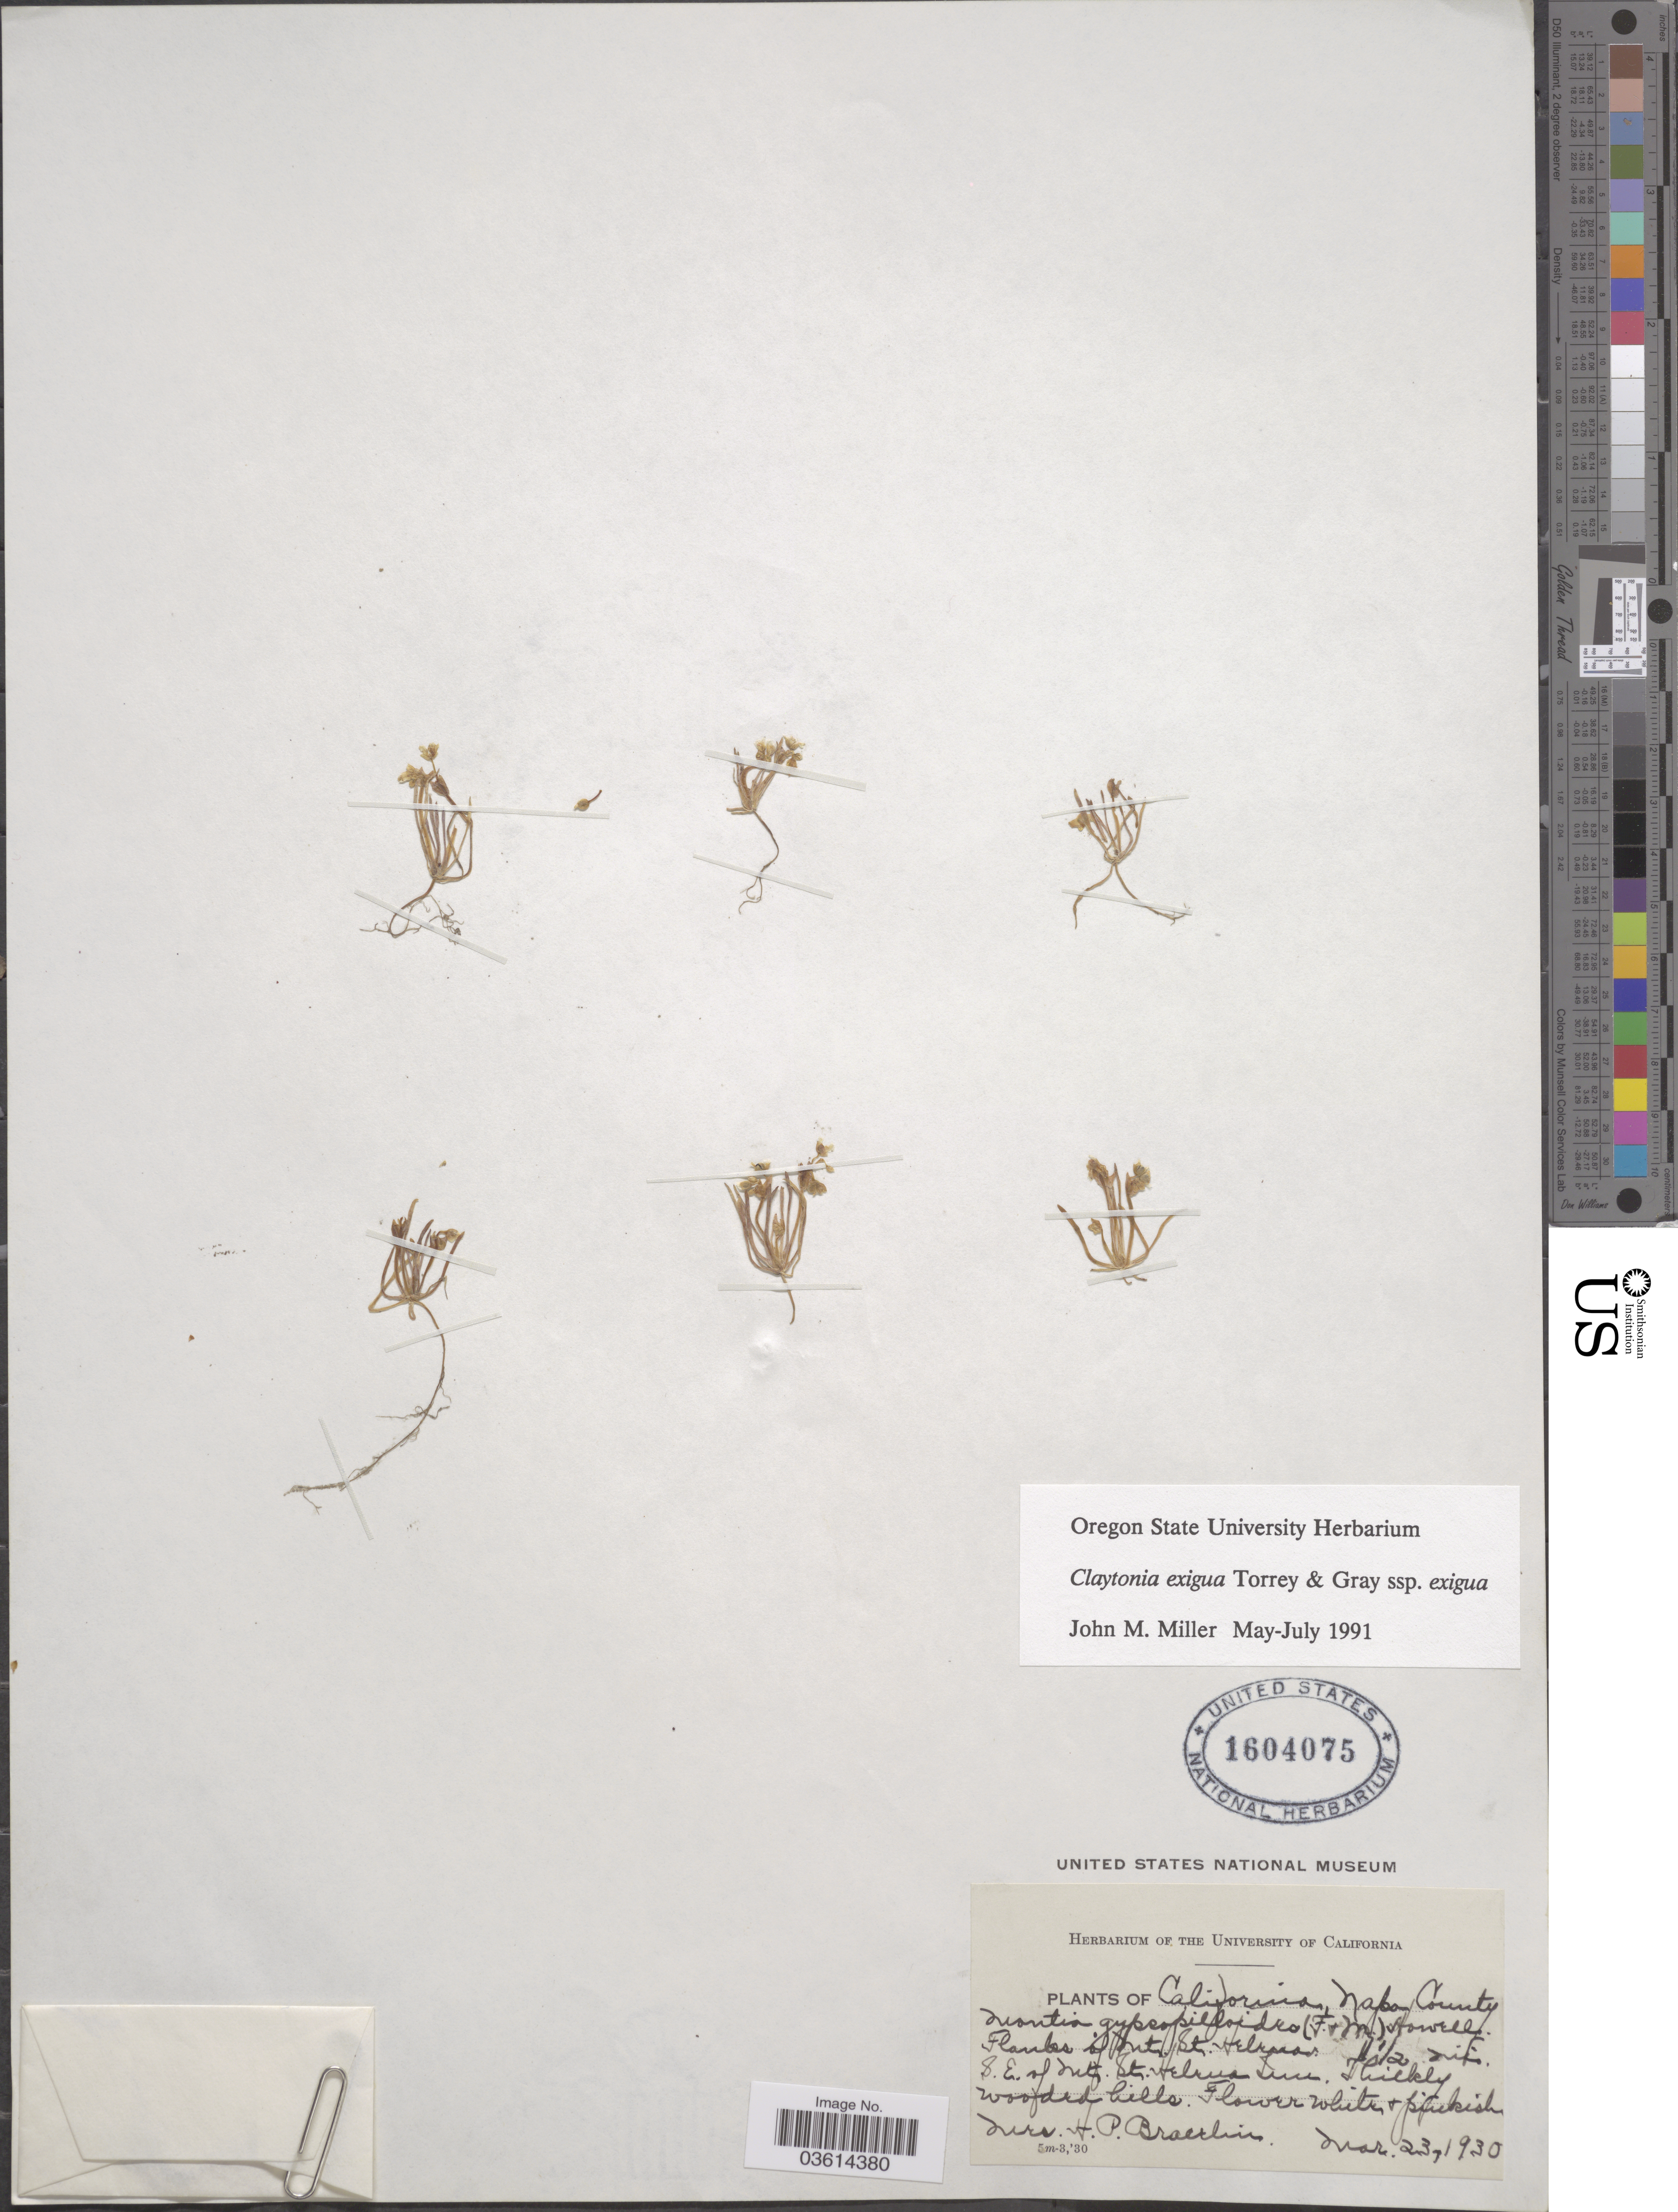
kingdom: Plantae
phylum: Tracheophyta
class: Magnoliopsida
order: Caryophyllales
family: Montiaceae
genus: Claytonia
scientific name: Claytonia exigua subsp. exigua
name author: (Douglas) Torr. & A. Gray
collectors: H. Bracelin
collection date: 1930-03-23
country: United States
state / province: California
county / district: Napa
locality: Napa County. 1½ mis. S.E. of Mt. St. Helena Inn.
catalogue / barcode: US 1604075